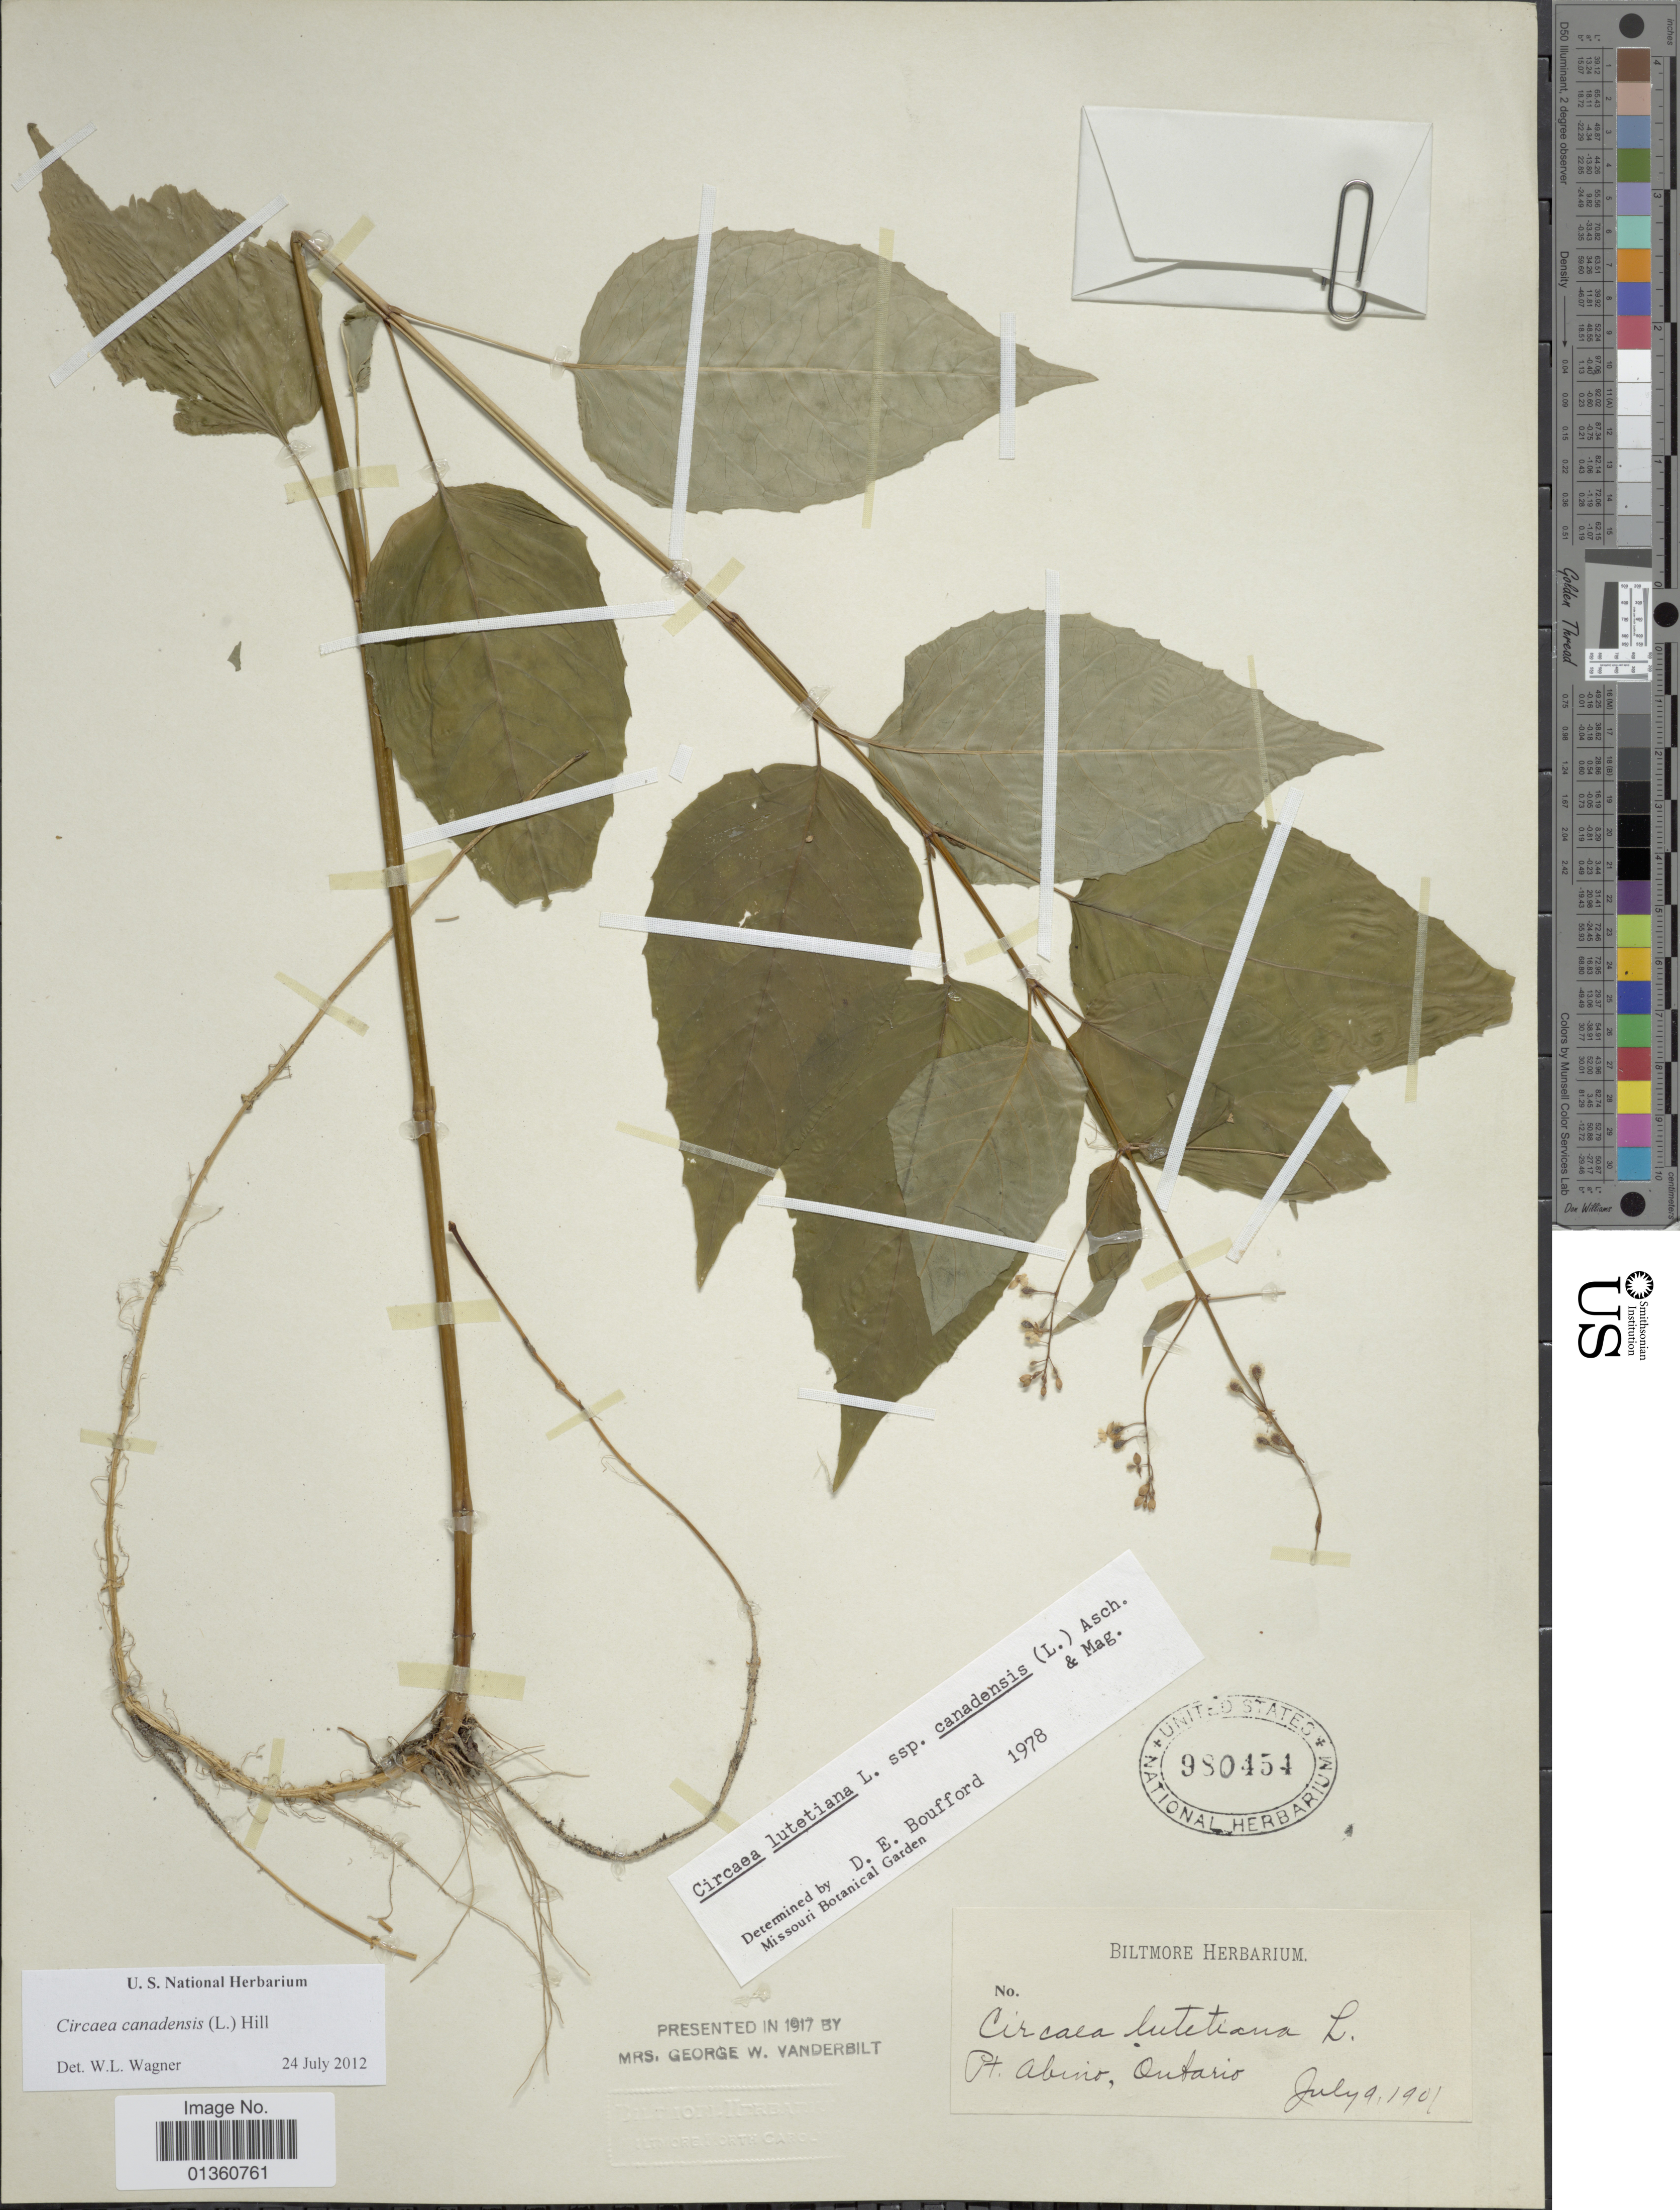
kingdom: Plantae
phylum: Tracheophyta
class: Magnoliopsida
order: Myrtales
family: Onagraceae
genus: Circaea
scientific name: Circaea canadensis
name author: (L.) Hill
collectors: ex herb. Biltmore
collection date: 1901-07-09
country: Canada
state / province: Ontario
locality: Pt. Abino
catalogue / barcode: US 980454